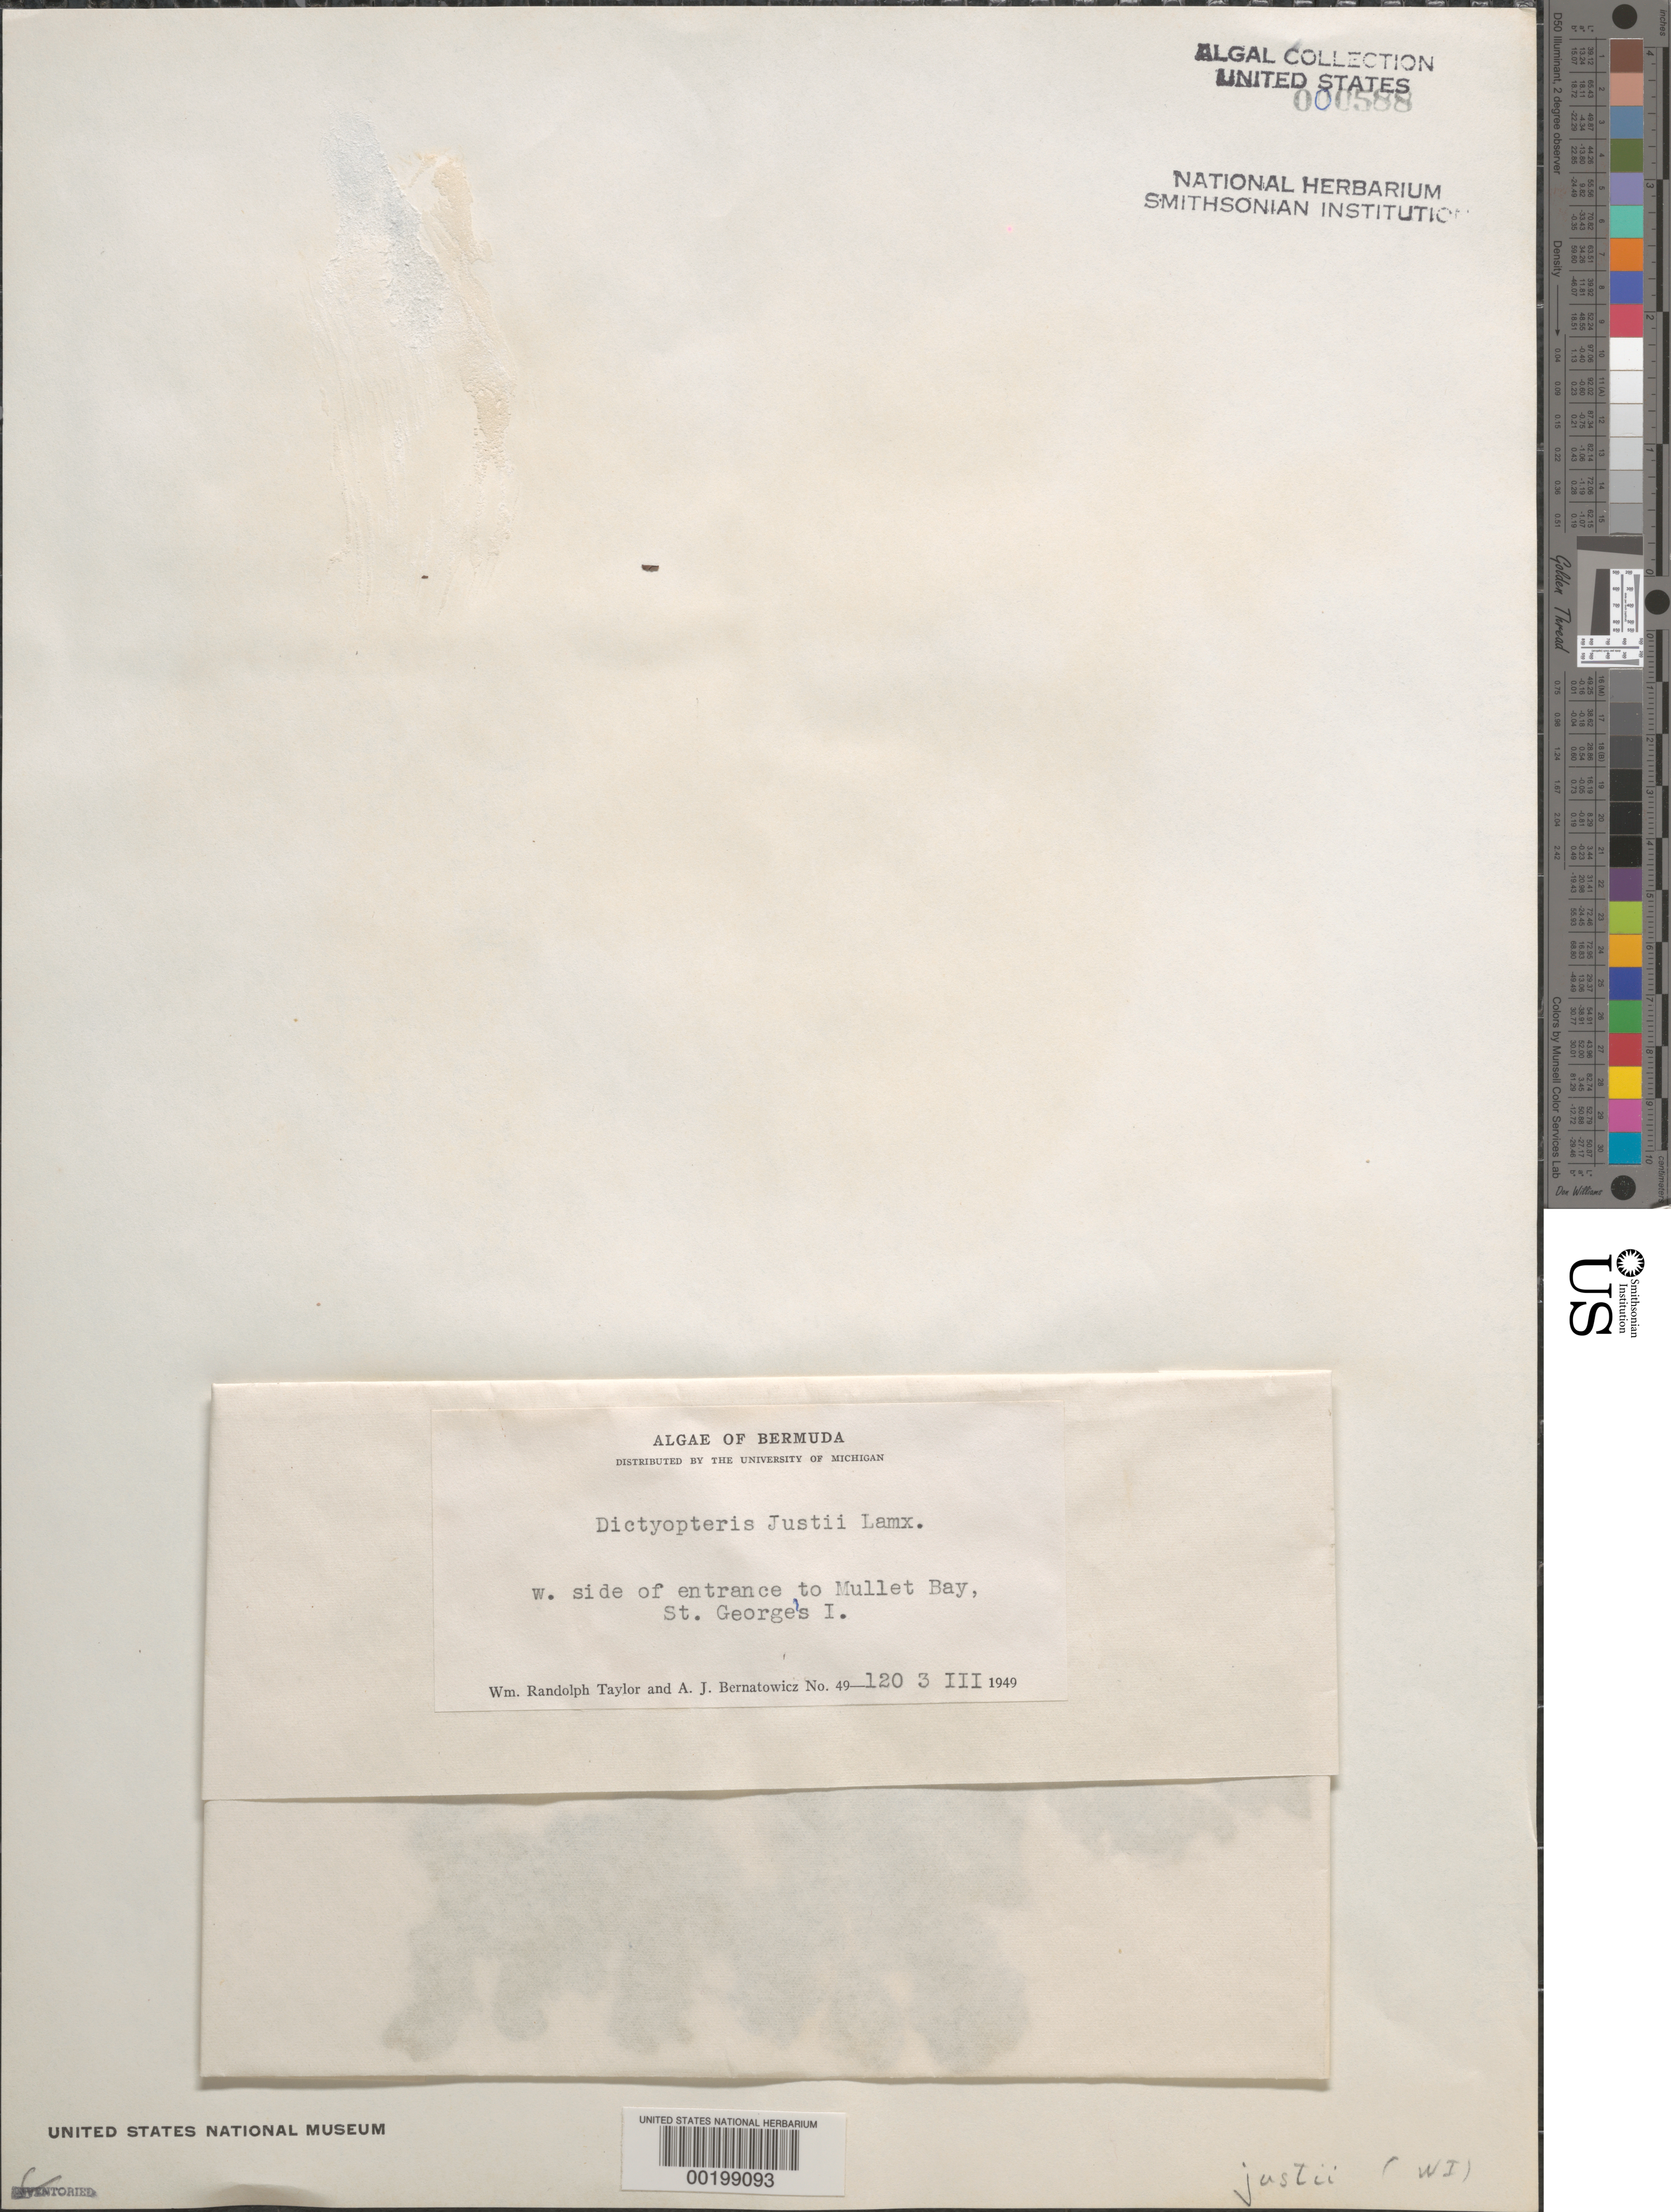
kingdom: Chromista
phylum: Ochrophyta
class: Phaeophyceae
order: Dictyotales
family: Dictyotaceae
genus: Dictyopteris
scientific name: Dictyopteris justii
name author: J.V.Lamouroux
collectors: W. R. Taylor & A. Bernatowicz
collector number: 49-120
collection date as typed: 03 Mar 1949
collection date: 1949-03-03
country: Bermuda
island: St. George's Island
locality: Mullet Bay entrance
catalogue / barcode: US 588